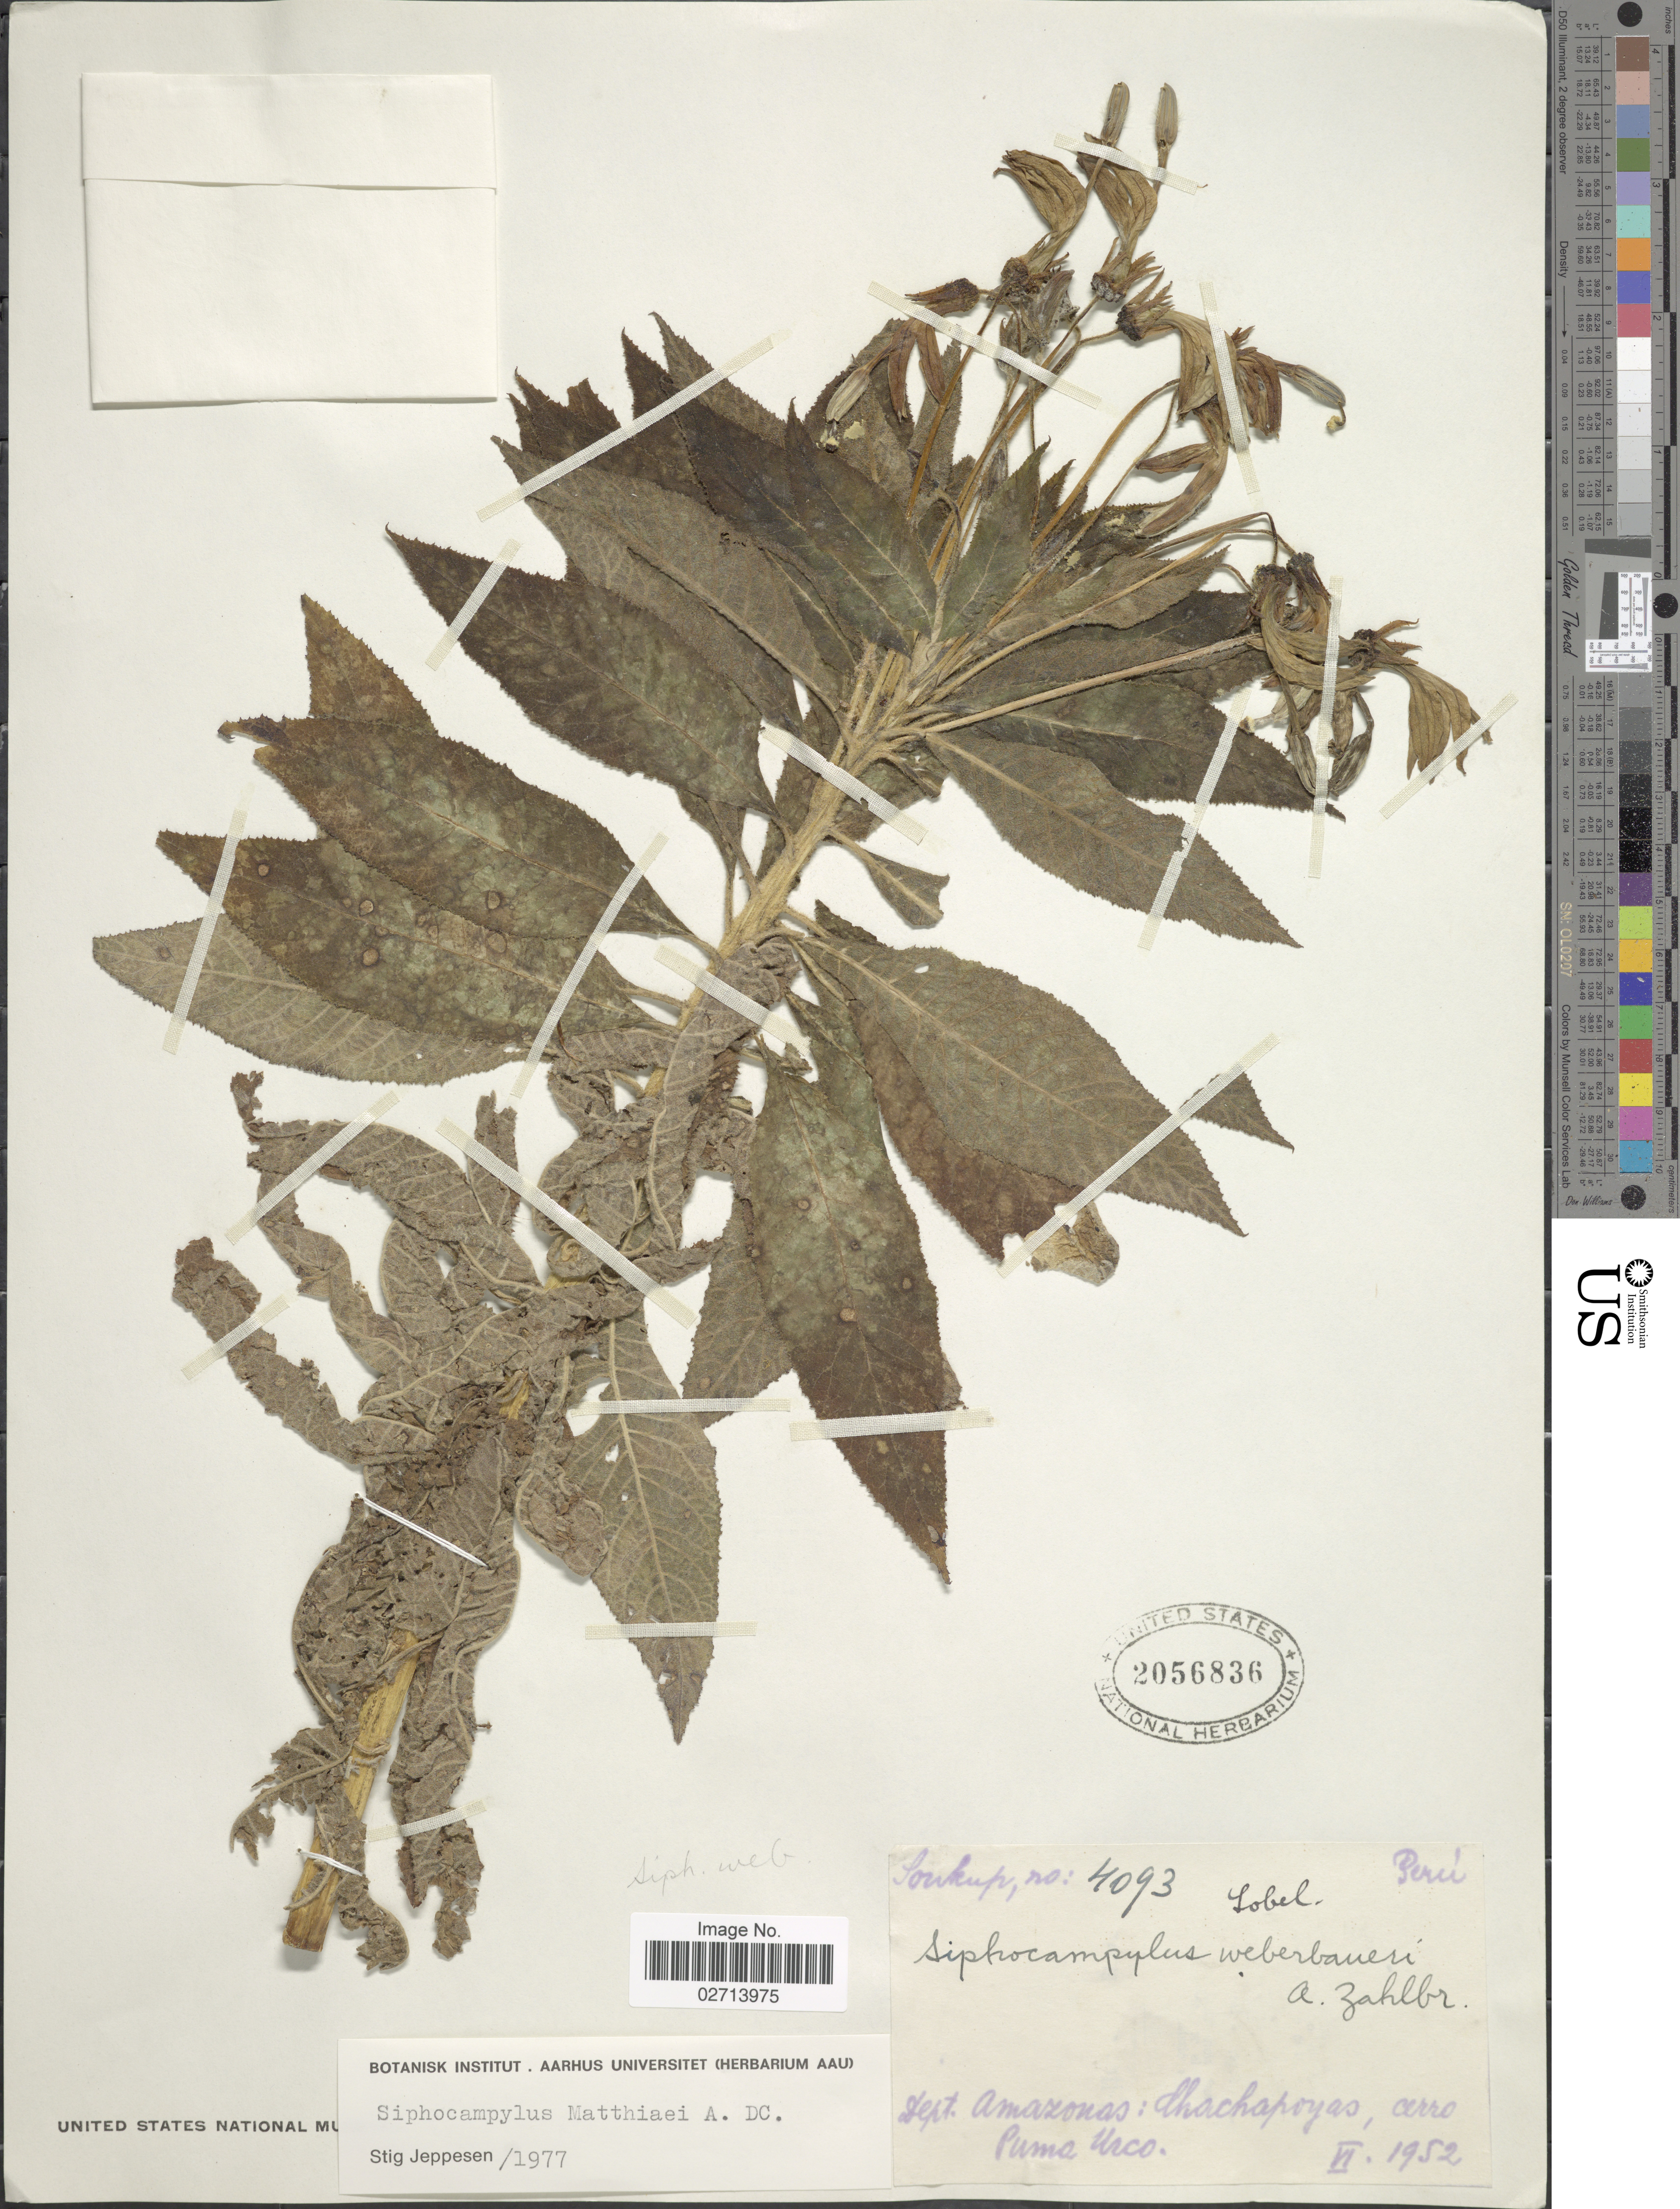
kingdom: Plantae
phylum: Tracheophyta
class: Magnoliopsida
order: Asterales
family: Campanulaceae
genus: Siphocampylus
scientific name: Siphocampylus matthiaei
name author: A. DC.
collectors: J. J. Soukup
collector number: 4093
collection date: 1952-06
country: Peru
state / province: Amazonas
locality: Chachapoyas, cerro Puma Urco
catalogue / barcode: US 2056836